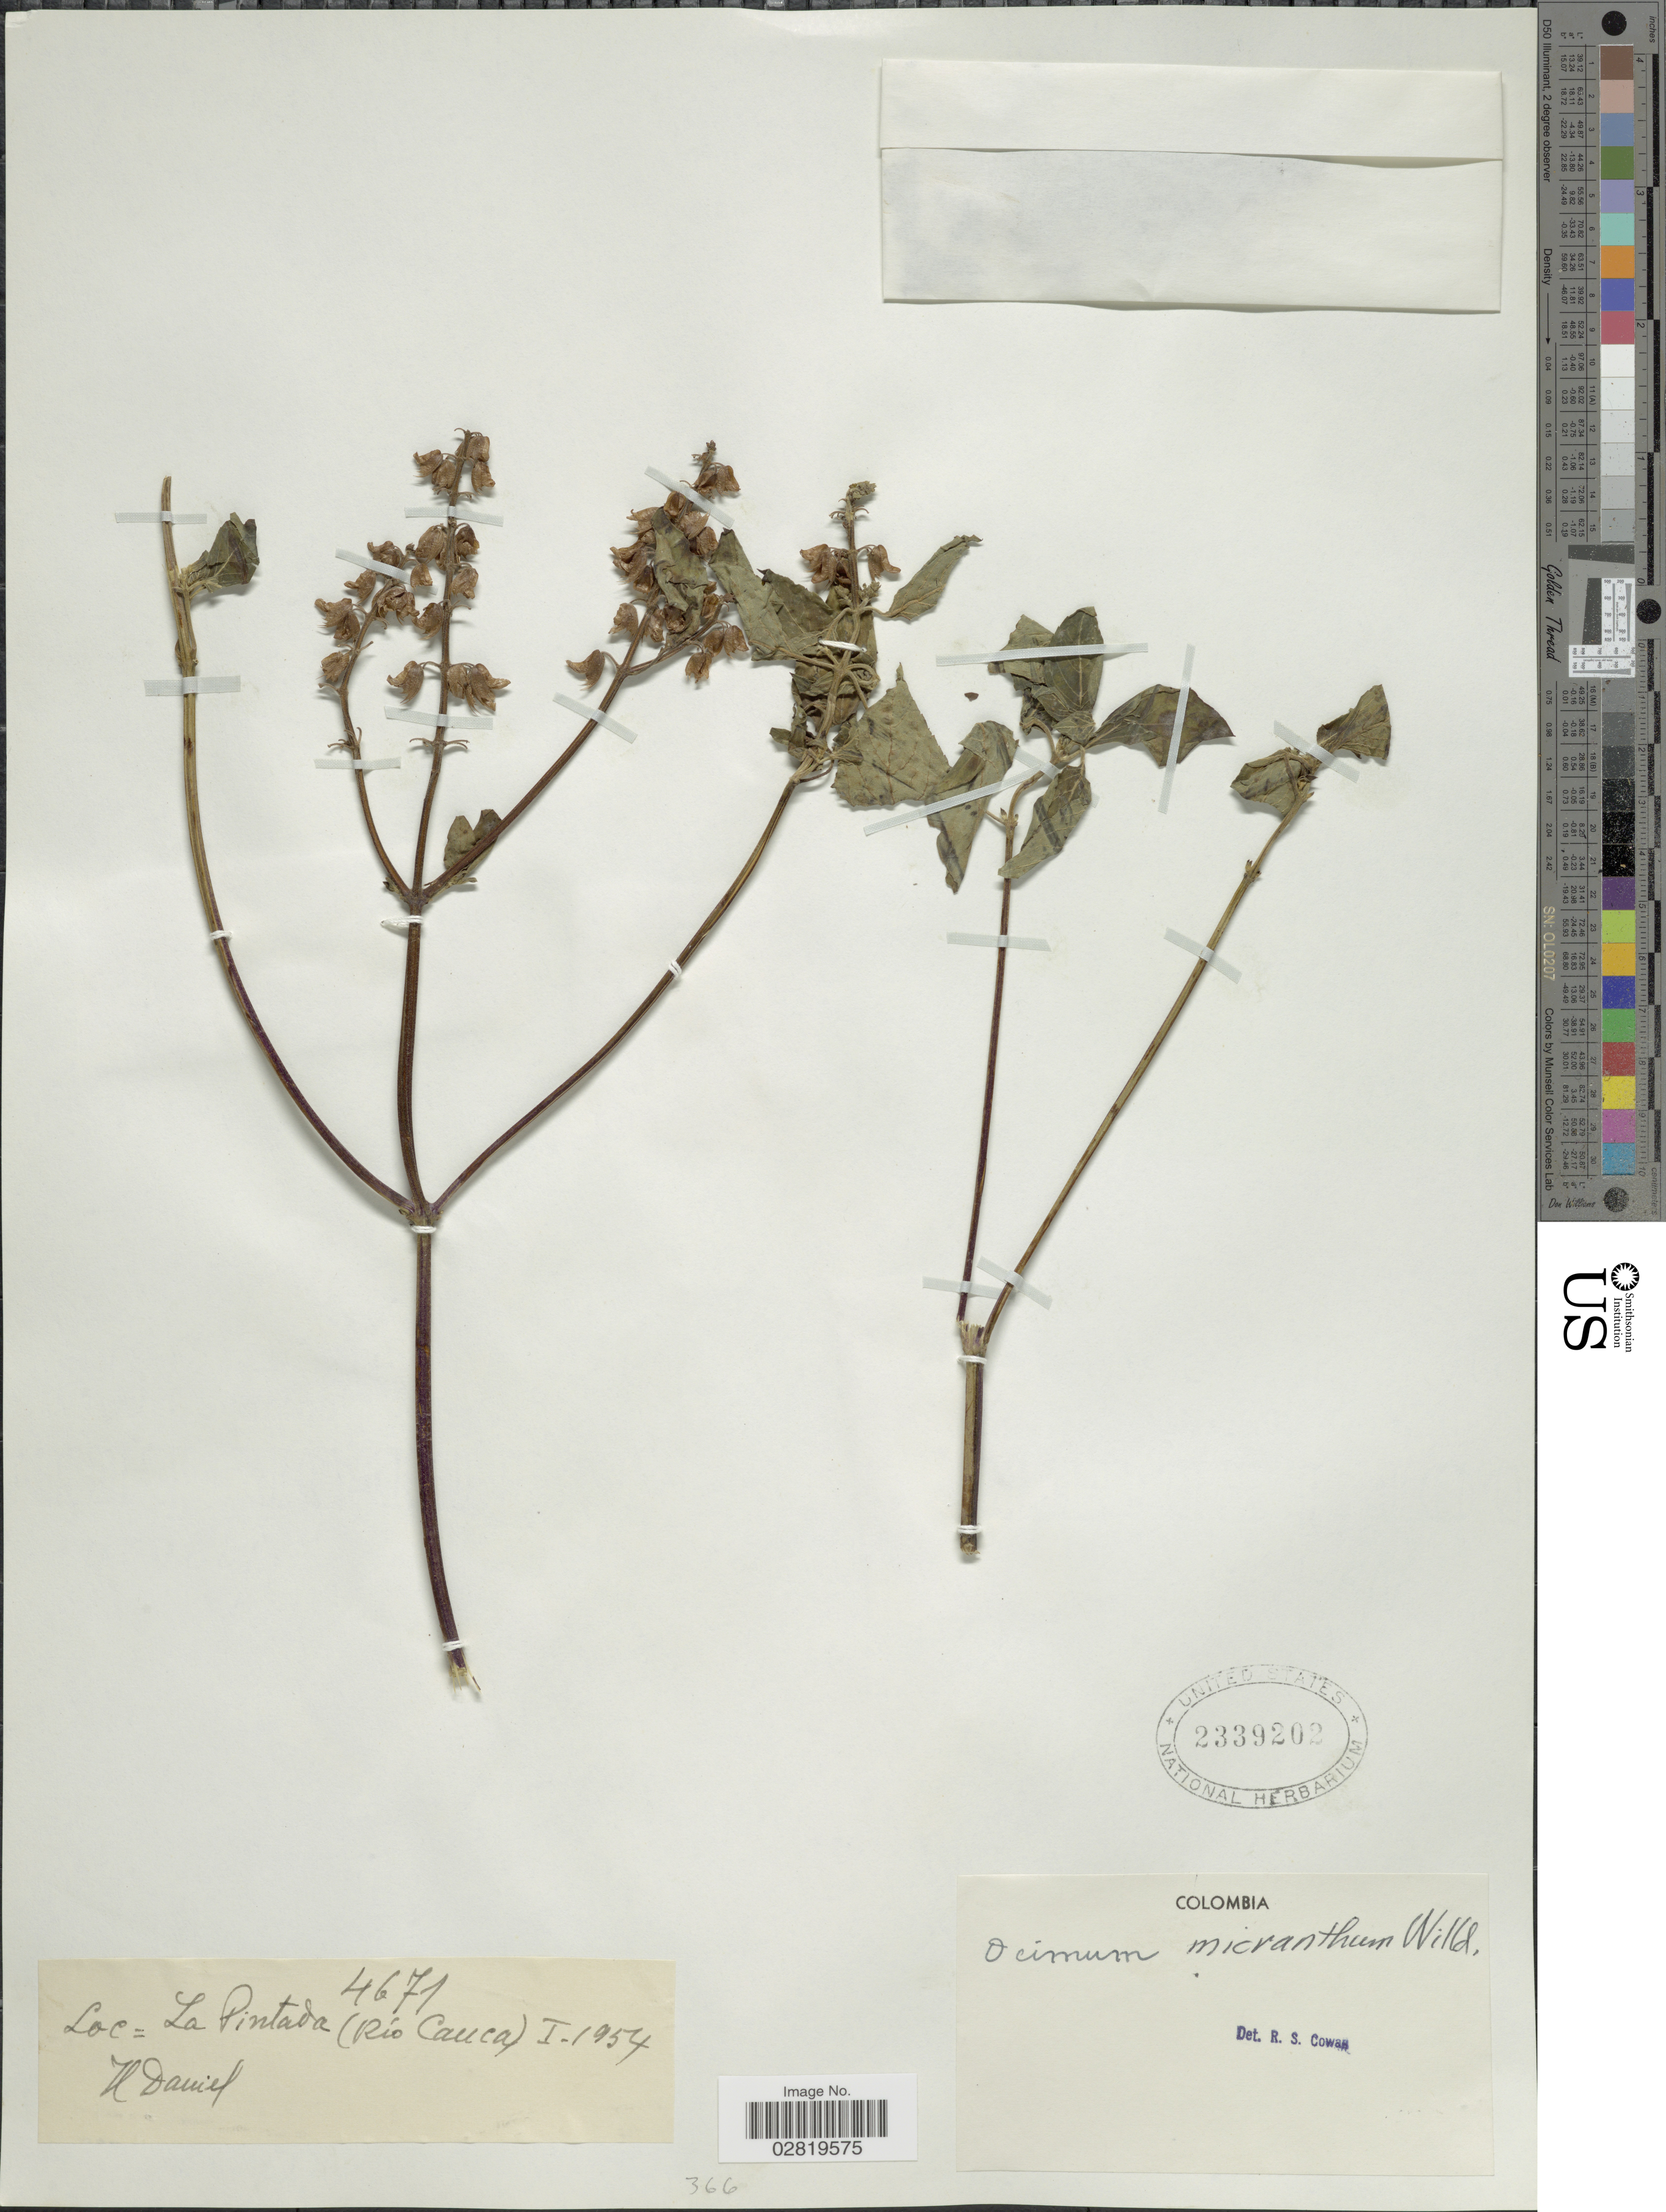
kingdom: Plantae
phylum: Tracheophyta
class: Magnoliopsida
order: Lamiales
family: Lamiaceae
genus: Ocimum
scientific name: Ocimum micranthum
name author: Willd.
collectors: H. Daniel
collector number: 4671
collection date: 1954-01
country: Colombia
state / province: Cauca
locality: La Pintada (Río Cauca).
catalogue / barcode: US 2339202